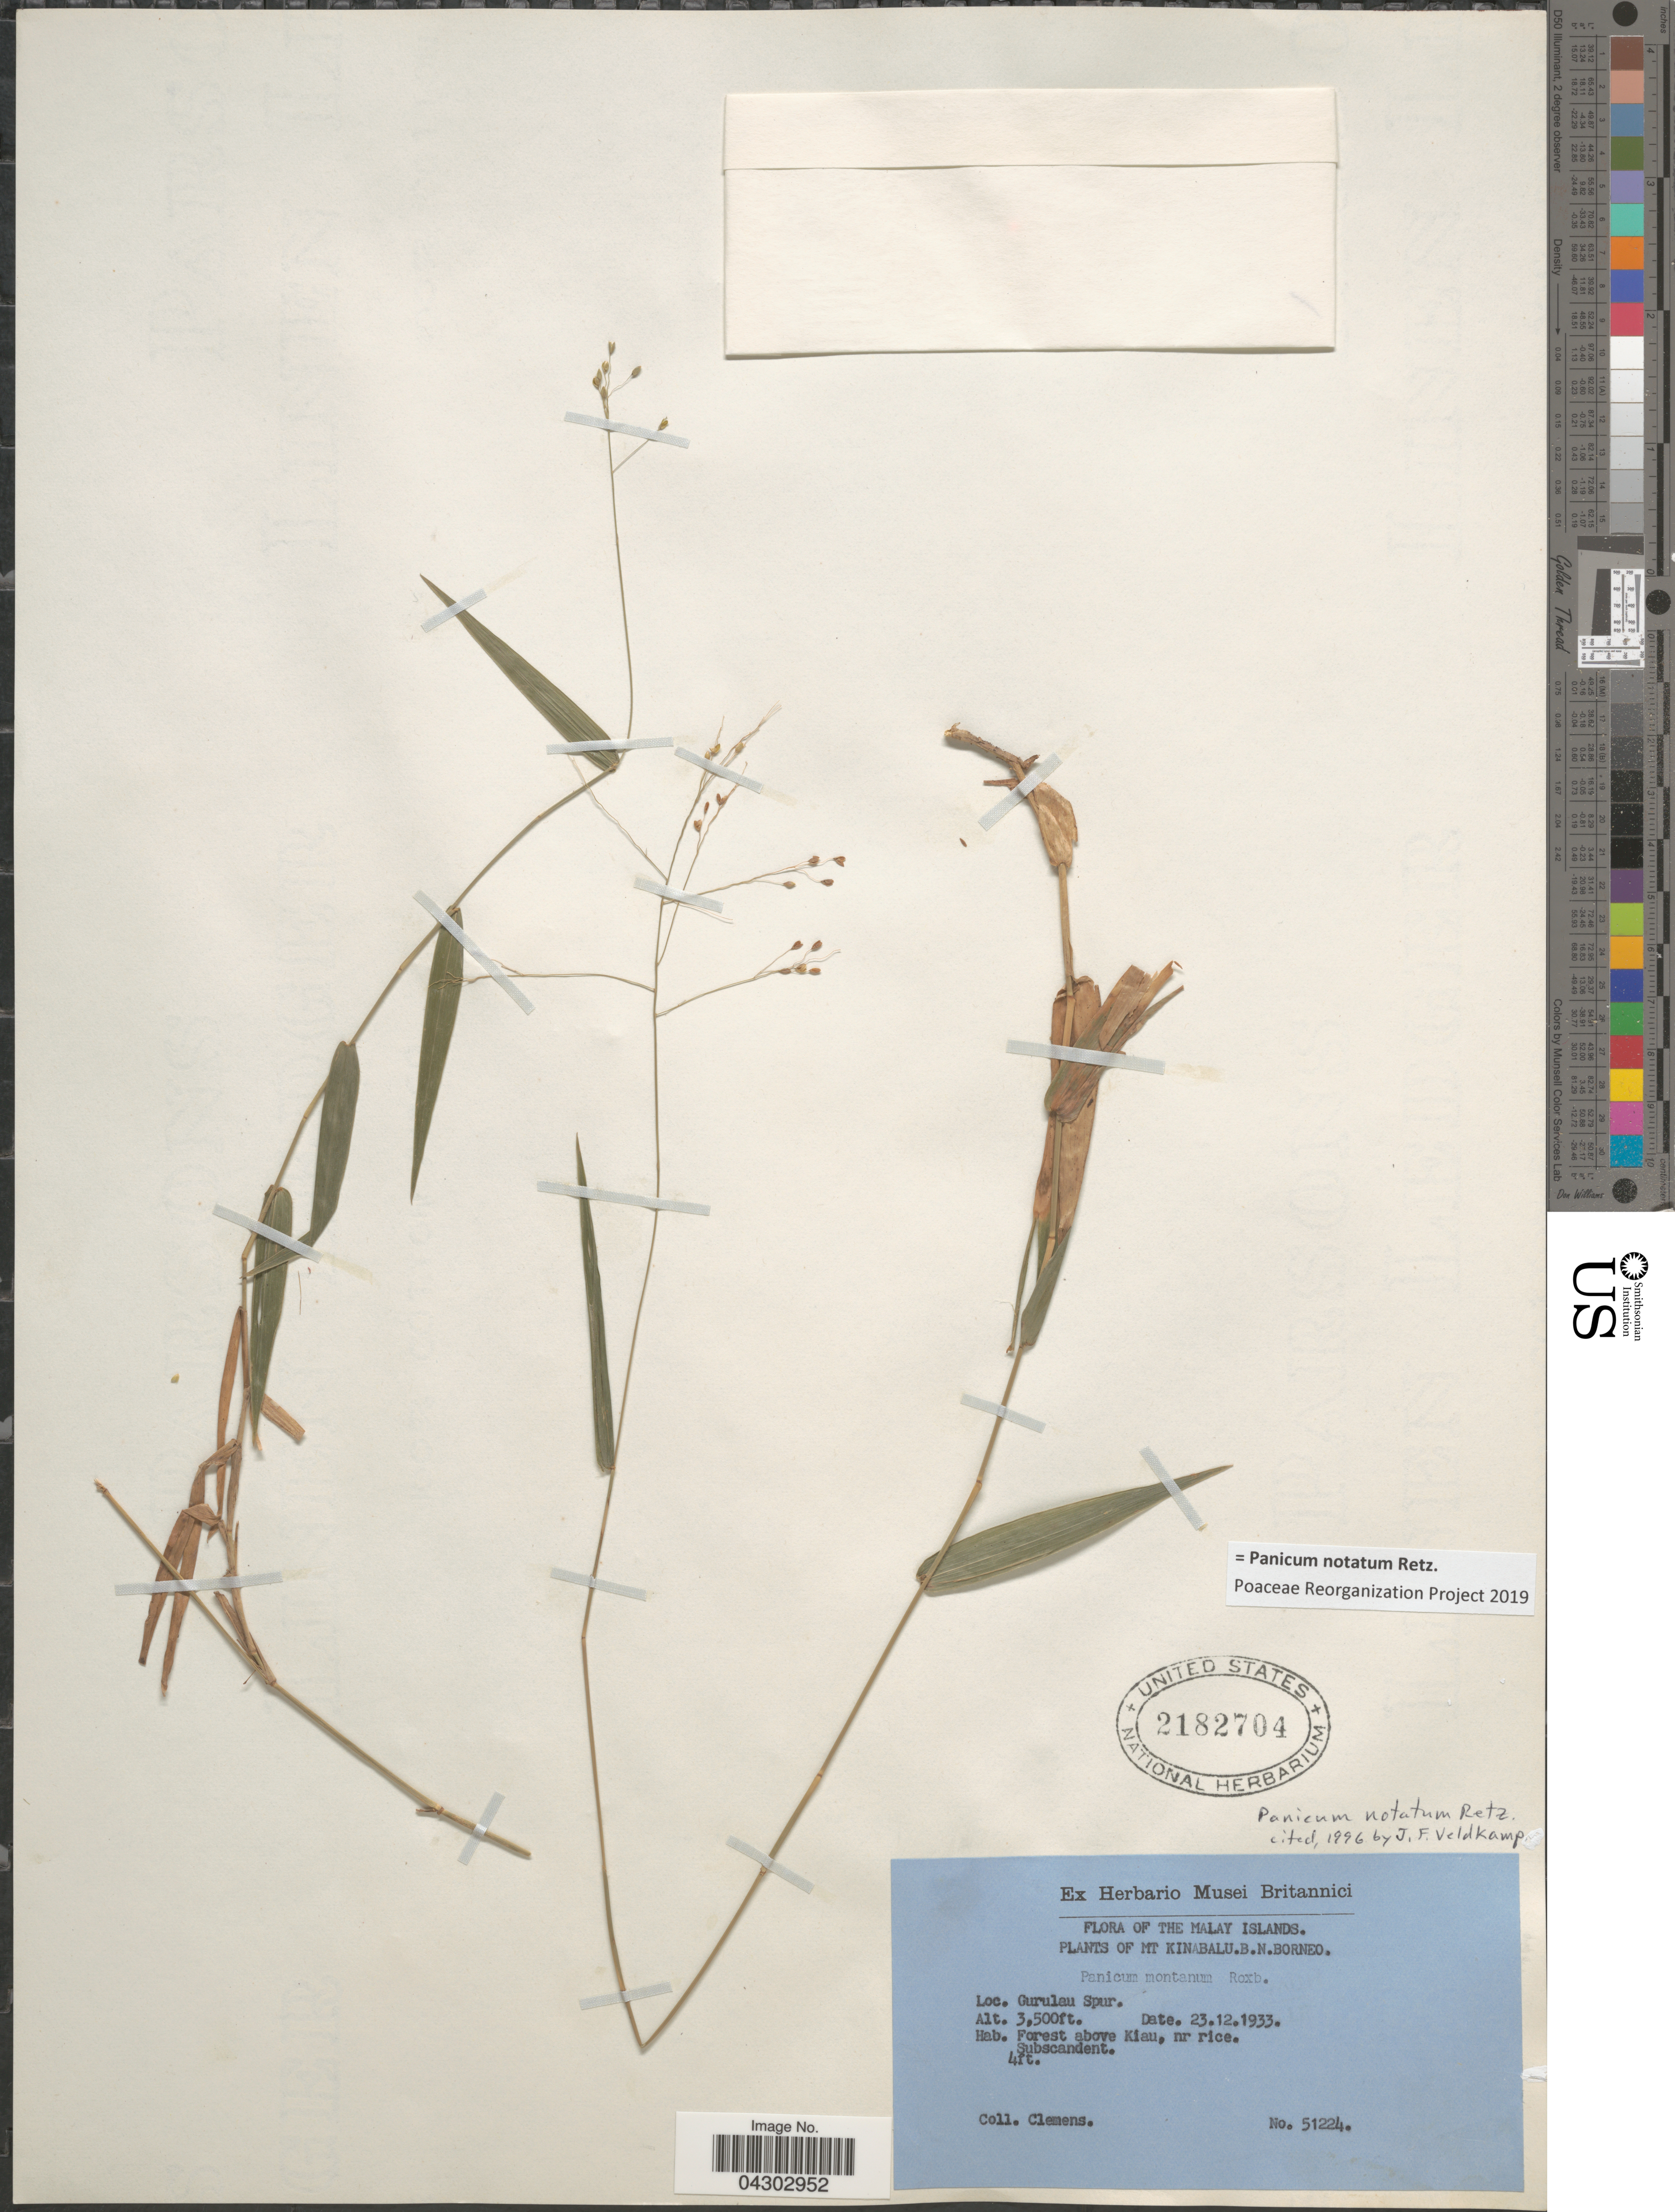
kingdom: Plantae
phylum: Tracheophyta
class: Liliopsida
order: Poales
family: Poaceae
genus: Panicum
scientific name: Panicum notatum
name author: Retz.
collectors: -. Clemens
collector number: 51224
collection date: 1933-12-23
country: Malaysia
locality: The Malay Islands. Mt. Kinabalu. B. N. Borneo. Gurulau Spur. Forest above Kiau, nr rice.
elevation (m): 1067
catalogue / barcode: US 2182704